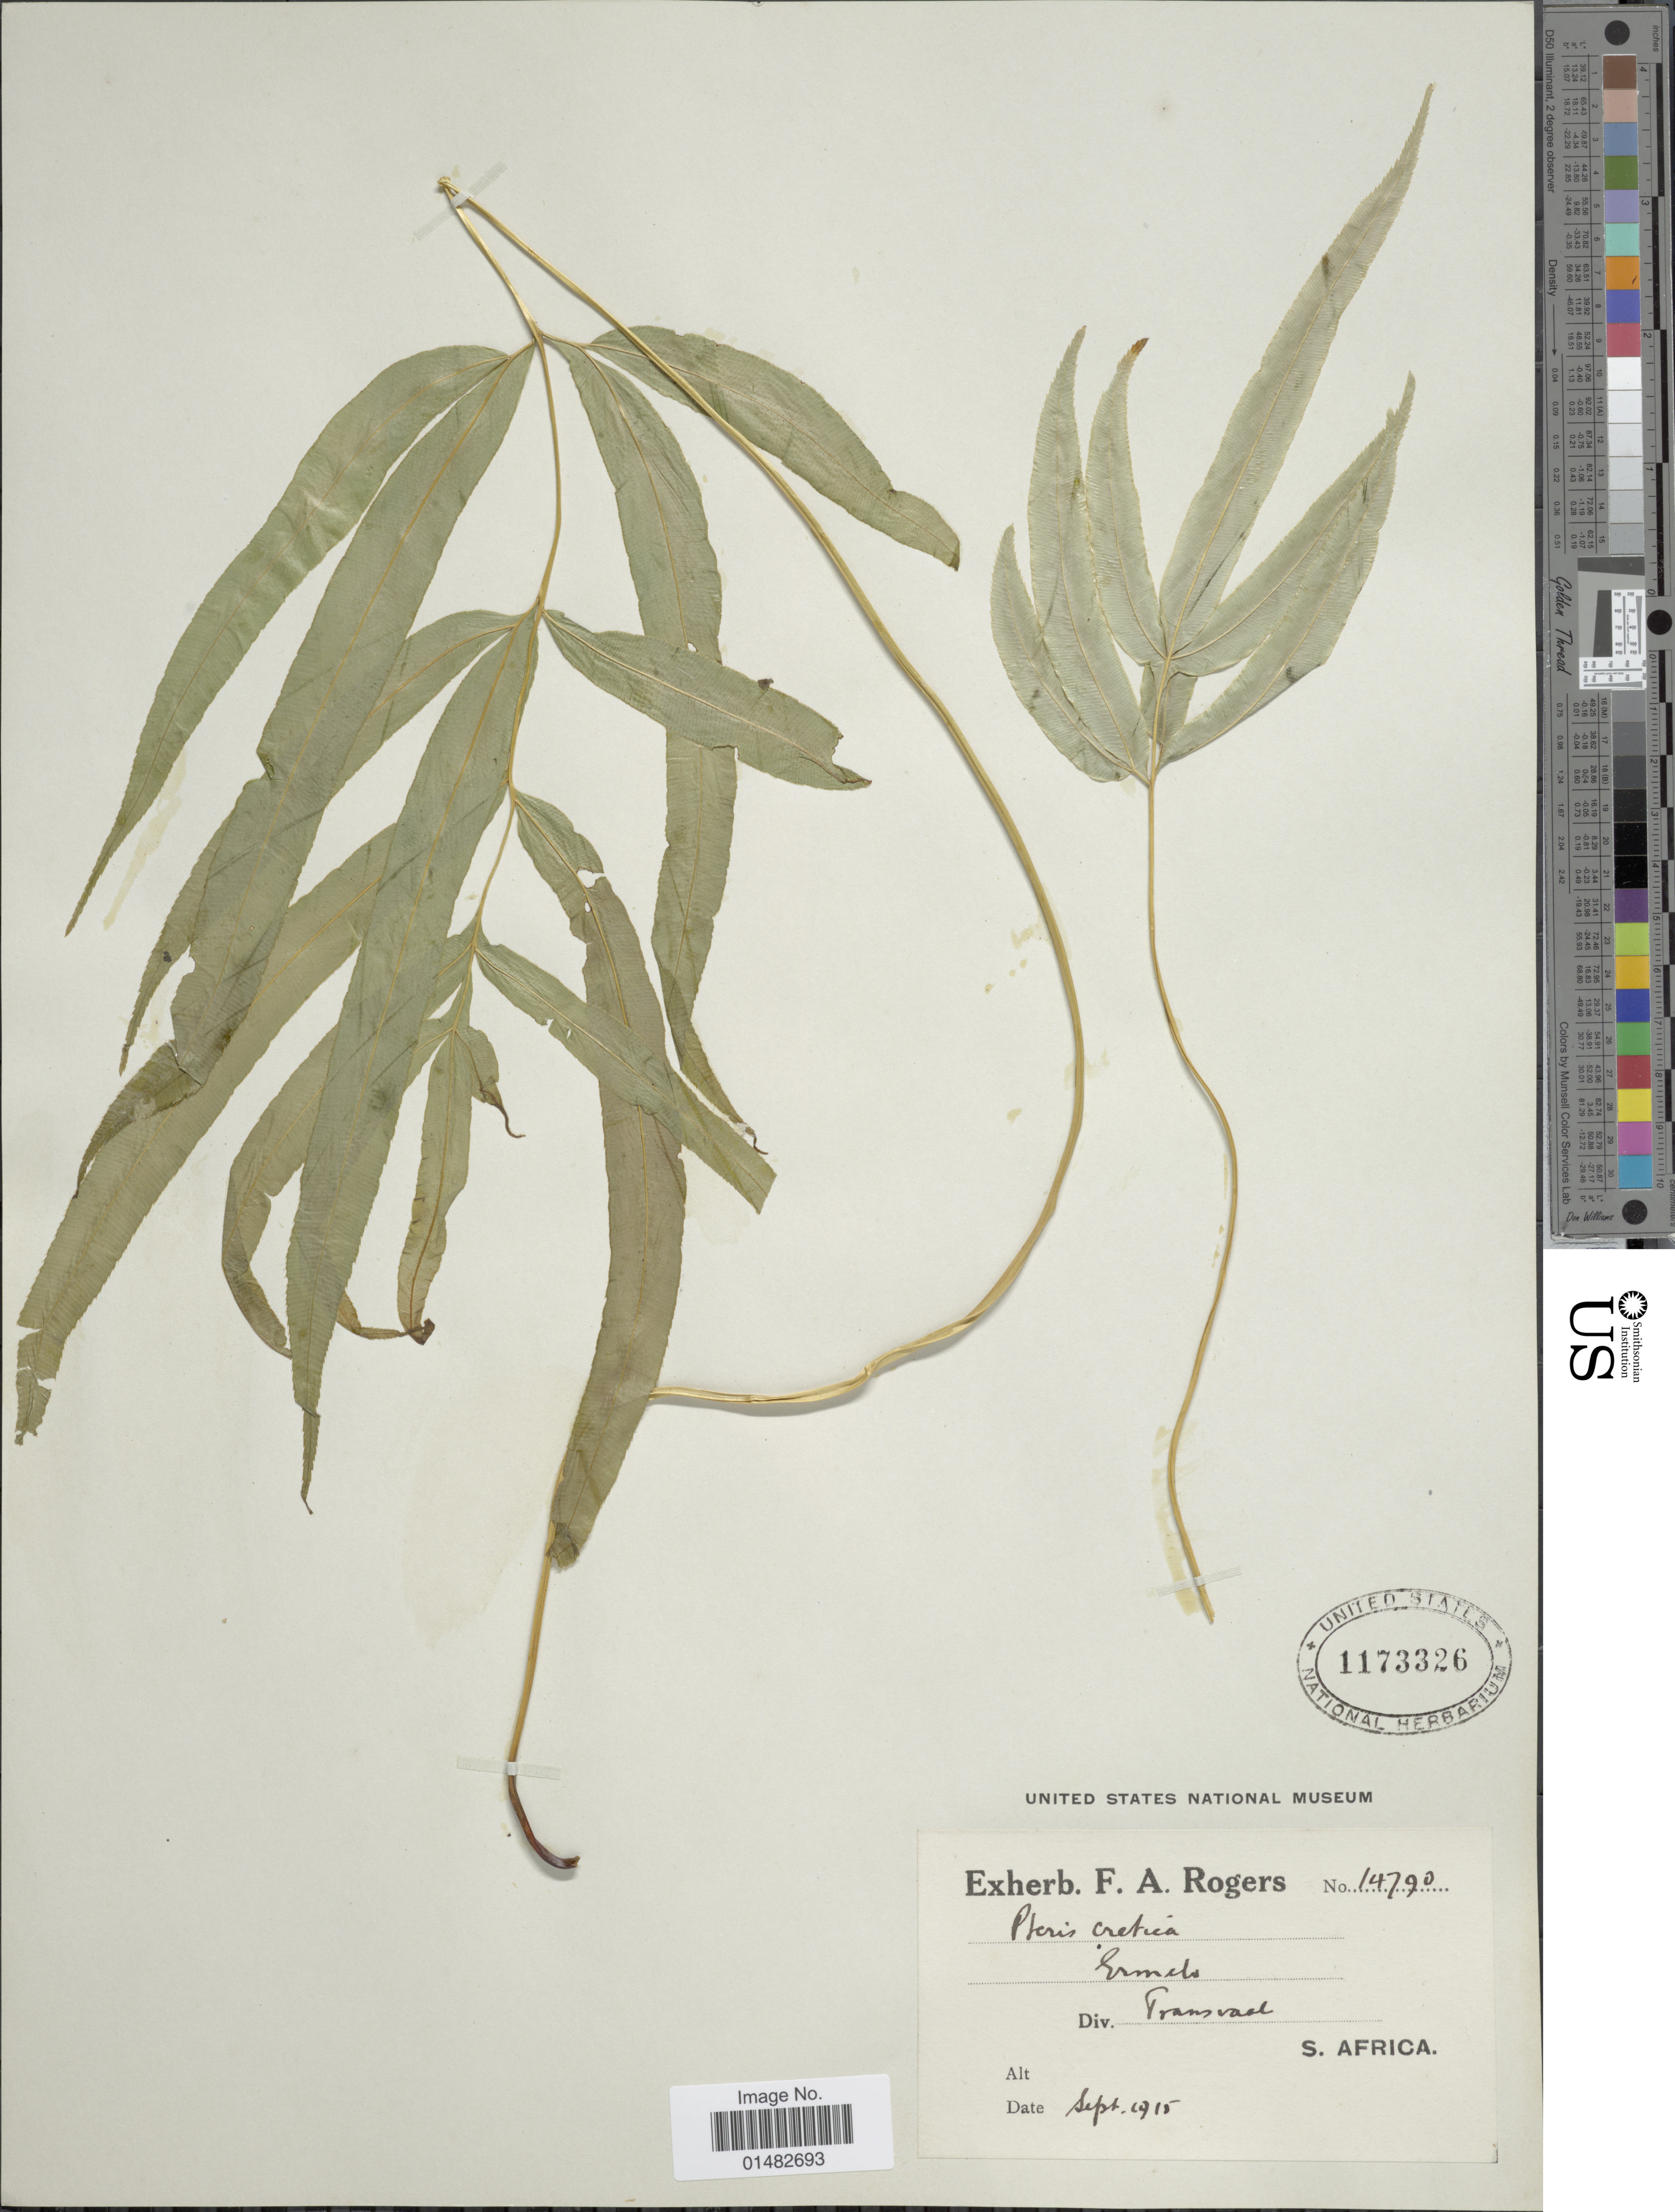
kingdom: Plantae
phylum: Tracheophyta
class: Polypodiopsida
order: Polypodiales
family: Pteridaceae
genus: Pteris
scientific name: Pteris cretica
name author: L.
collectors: ex herb. F. A. Rogers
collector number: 14790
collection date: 1915-09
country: South Africa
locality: Transvaal, S. Africa.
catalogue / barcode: US 1173326